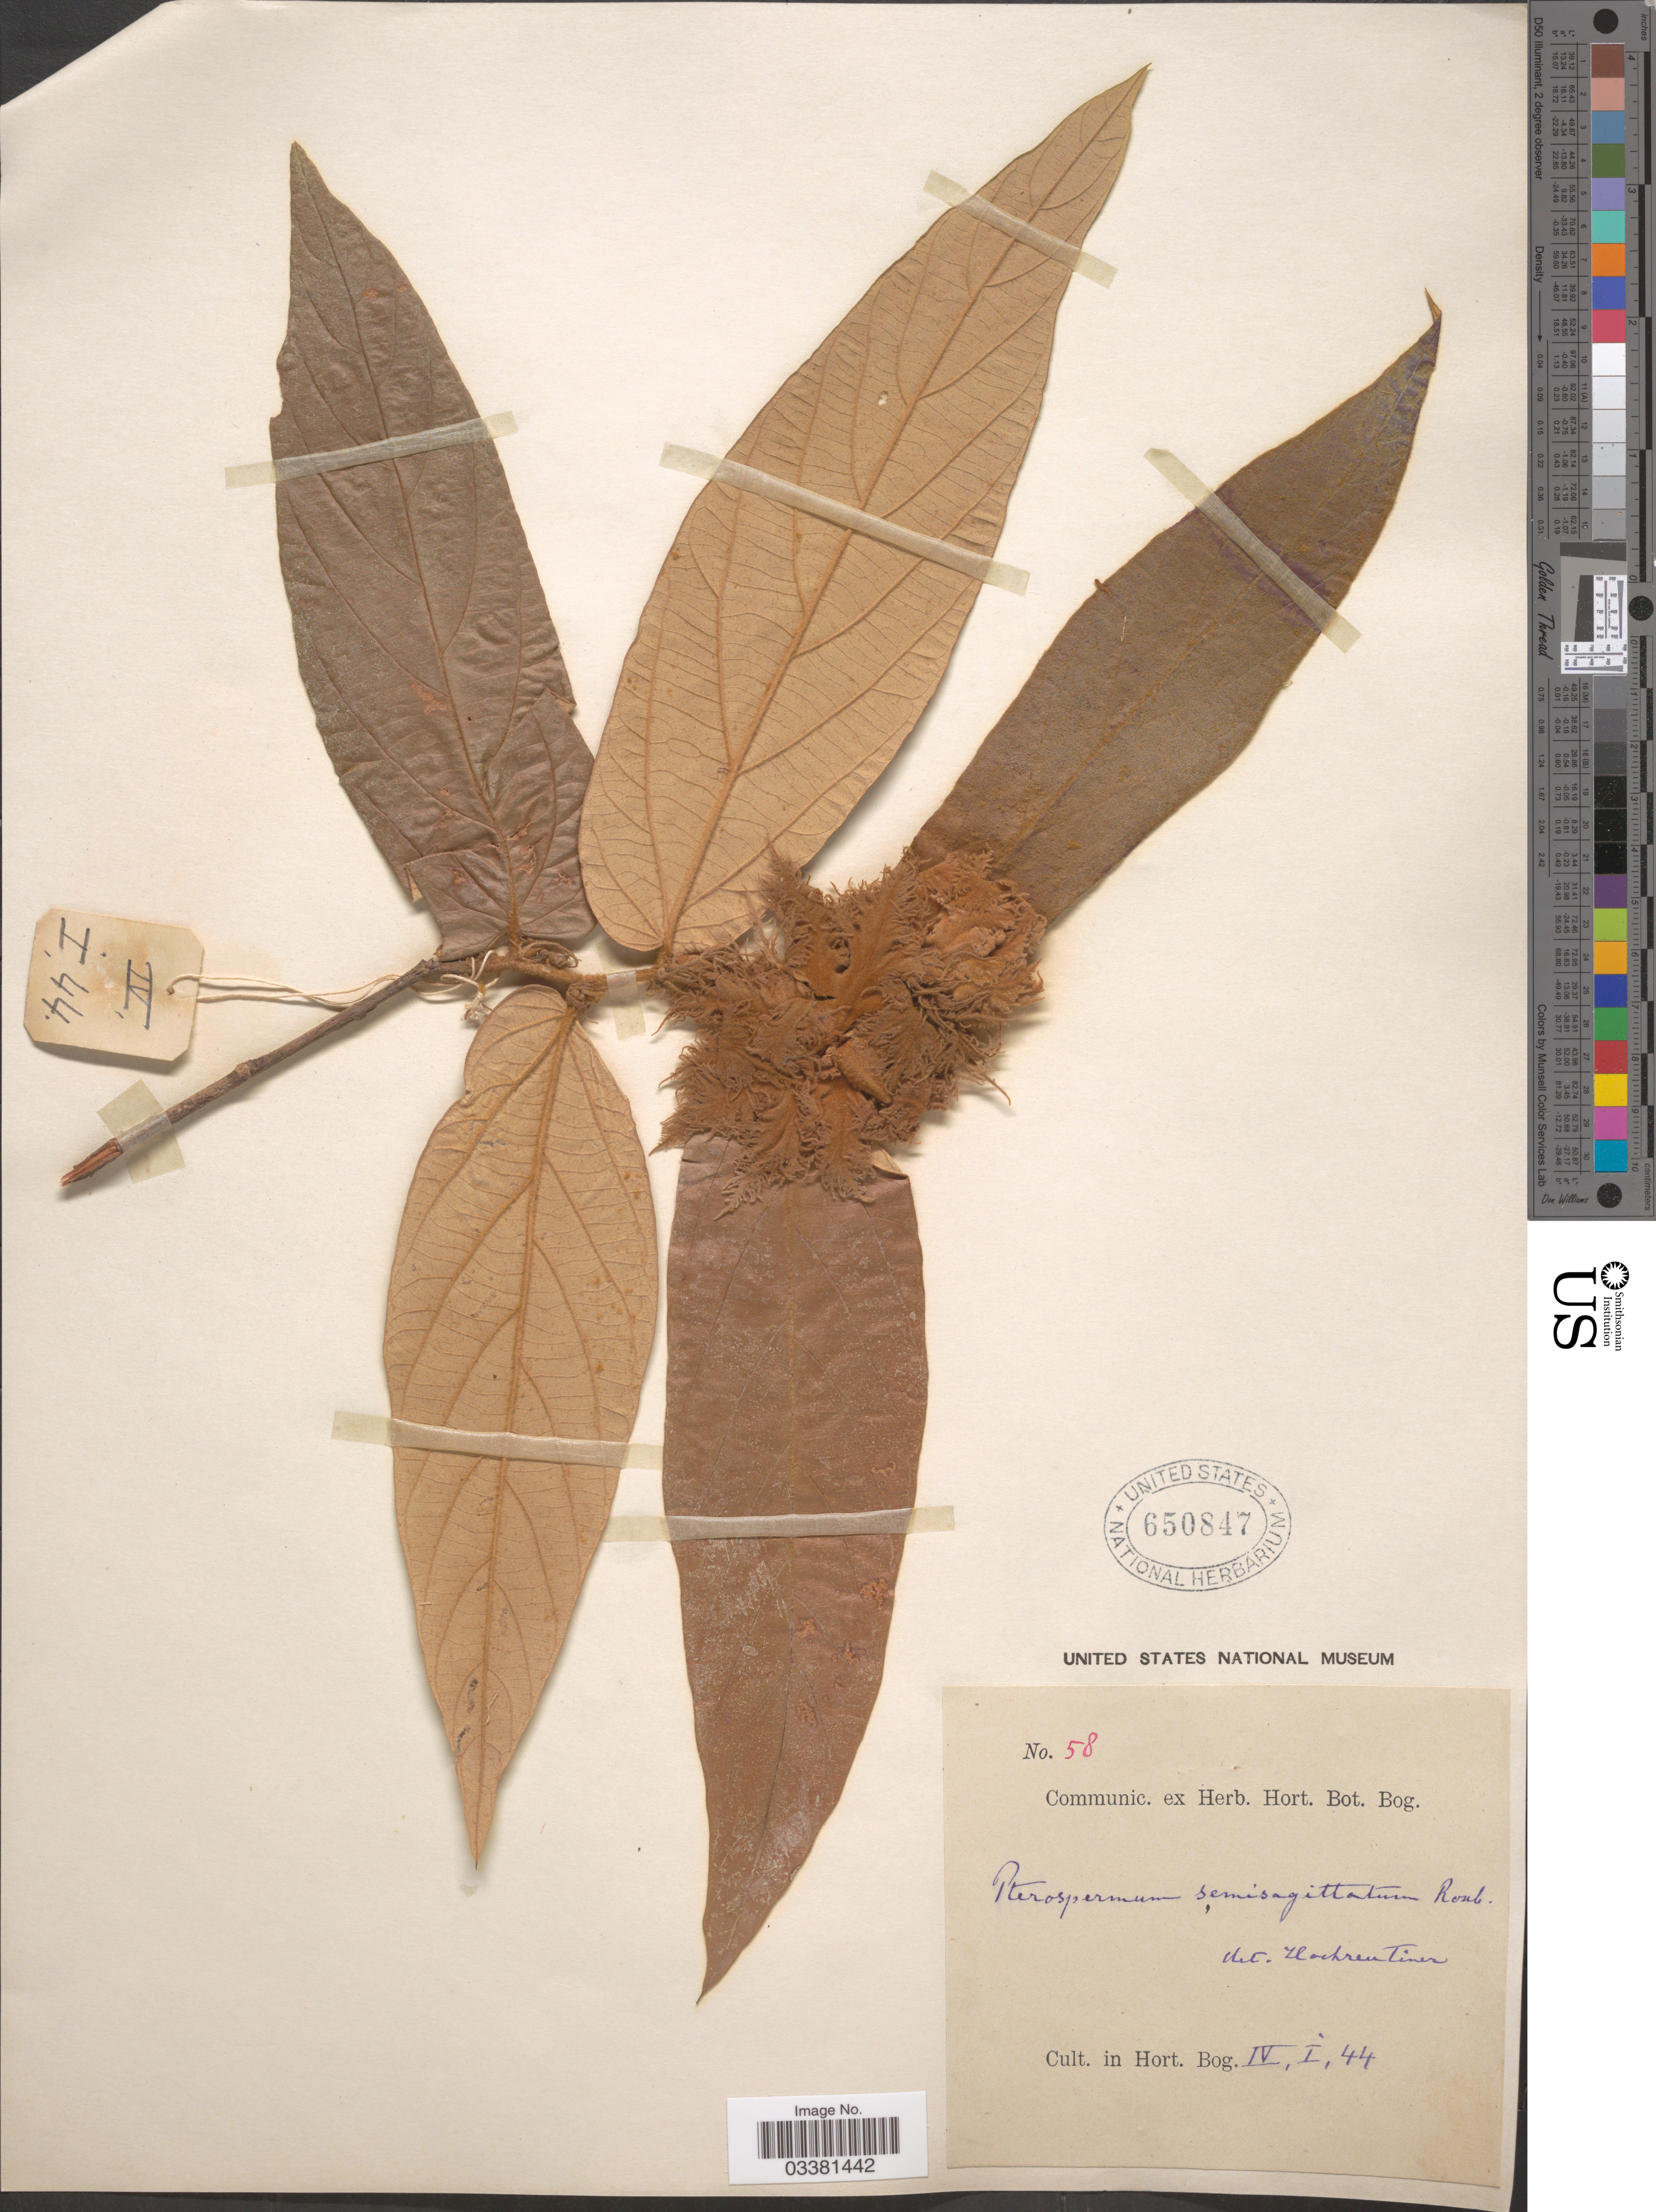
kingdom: Plantae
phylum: Tracheophyta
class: Magnoliopsida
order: Malvales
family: Malvaceae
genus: Pterospermum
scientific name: Pterospermum semisagittatum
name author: Buch.-Ham. & Roxb.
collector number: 58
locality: Cult. in Hort. Bog. IV, I, 44.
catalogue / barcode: US 650847